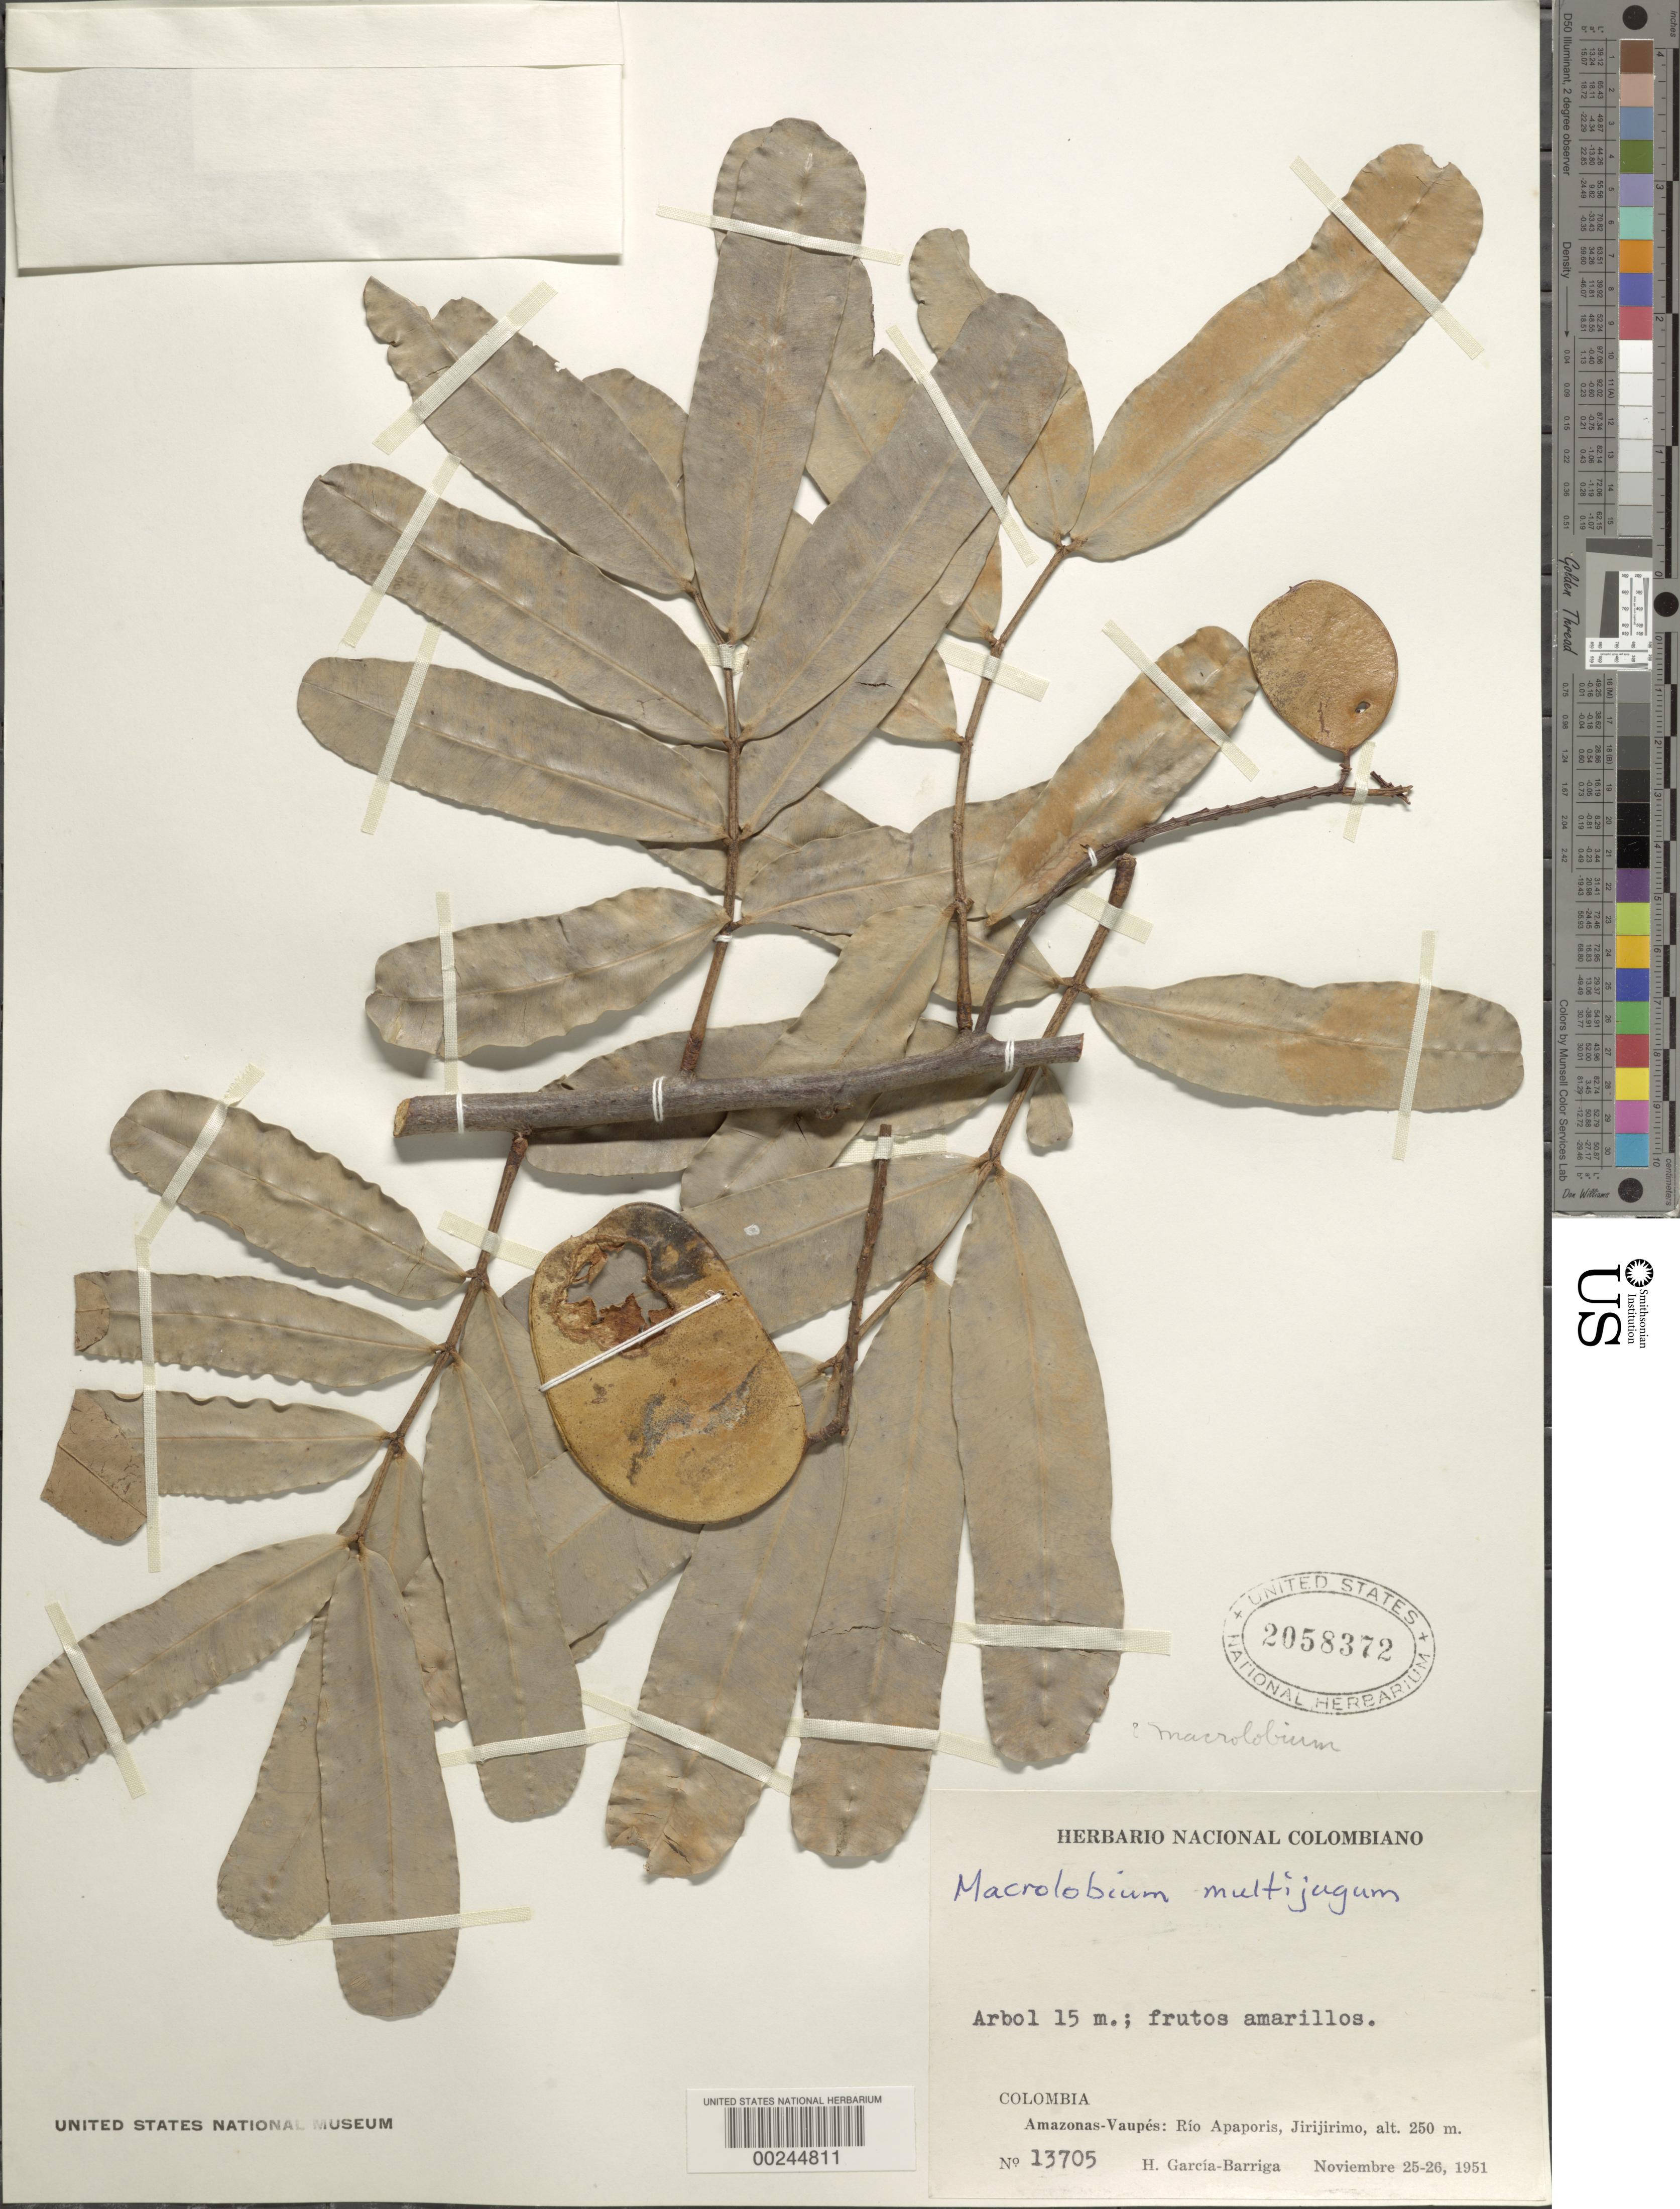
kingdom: Plantae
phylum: Tracheophyta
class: Magnoliopsida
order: Fabales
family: Fabaceae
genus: Macrolobium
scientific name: Macrolobium multijugum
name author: (DC.) Benth.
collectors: H. García Barriga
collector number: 13705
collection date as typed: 25 Nov 1951 to 26 Nov 1951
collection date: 1951-11-25/1951-11-26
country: Colombia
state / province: Amazônas / Vaupés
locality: Rio Apaporis, Jirijirimo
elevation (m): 250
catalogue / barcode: US 2058372